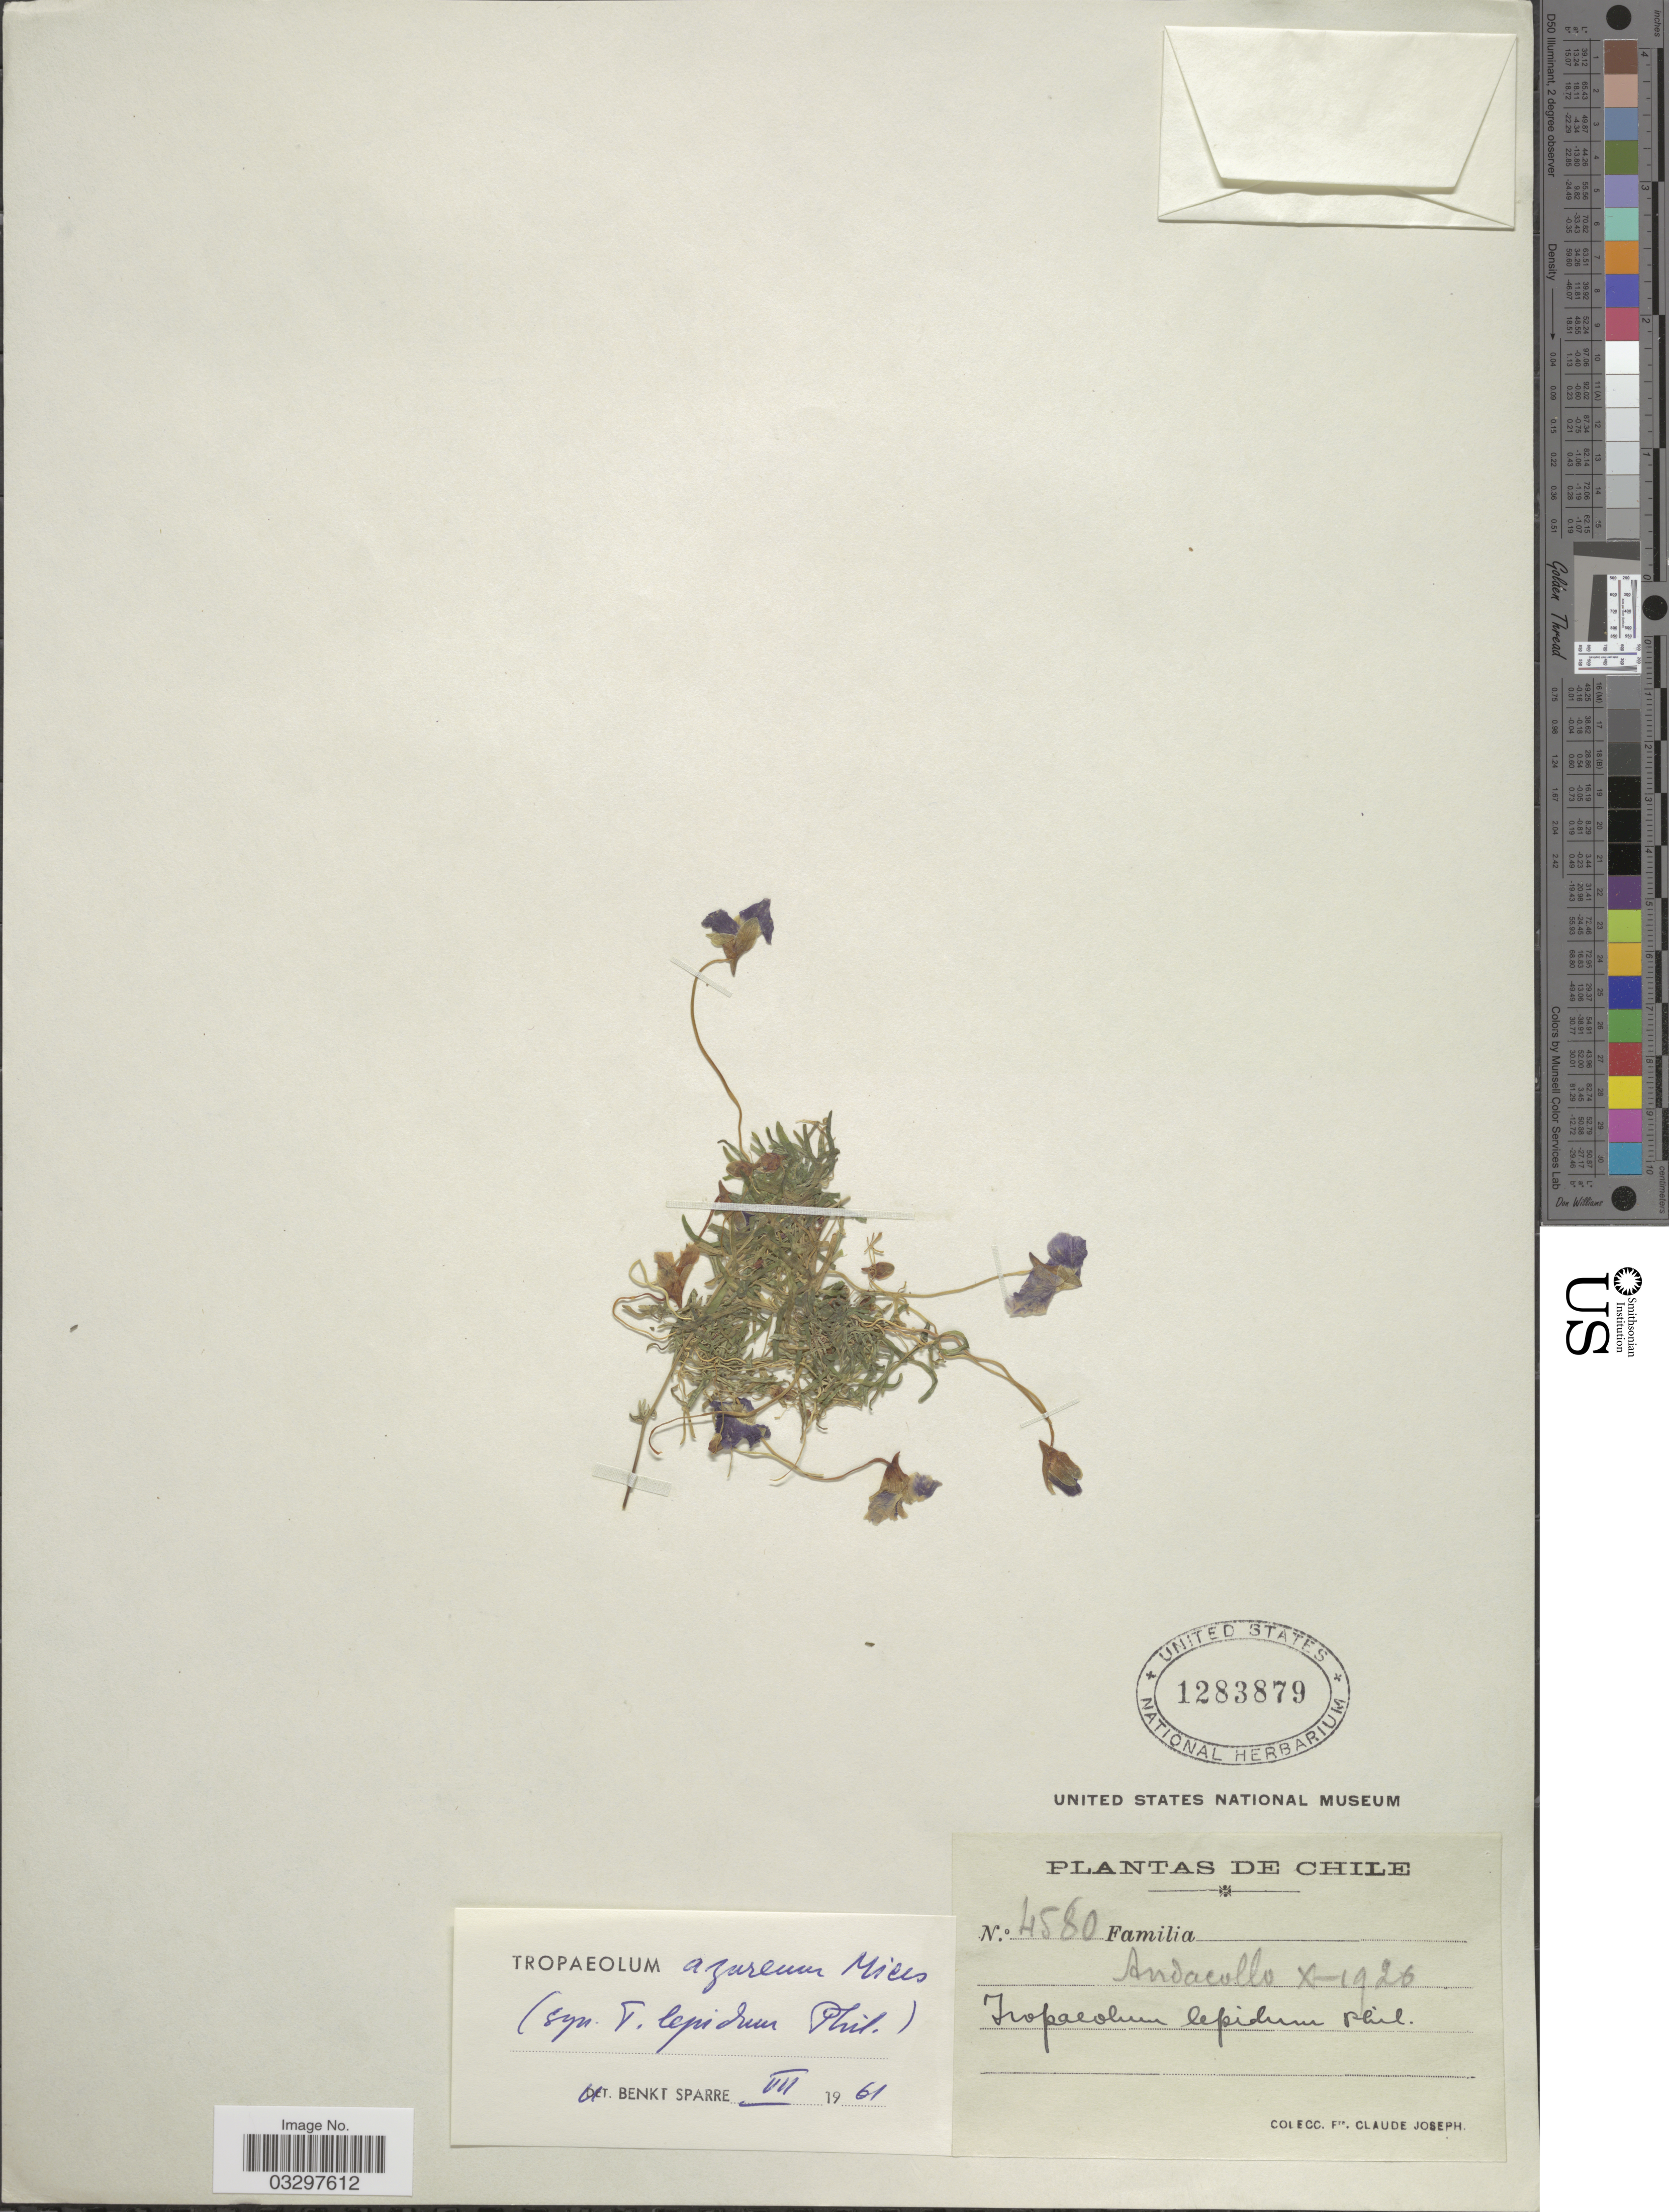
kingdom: Plantae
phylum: Tracheophyta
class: Magnoliopsida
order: Brassicales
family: Tropaeolaceae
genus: Tropaeolum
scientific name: Tropaeolum azureum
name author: Bertero ex Colla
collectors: Bro. Claude-Joseph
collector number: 4580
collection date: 1926-10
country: Chile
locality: Andacollo.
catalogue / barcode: US 1283879